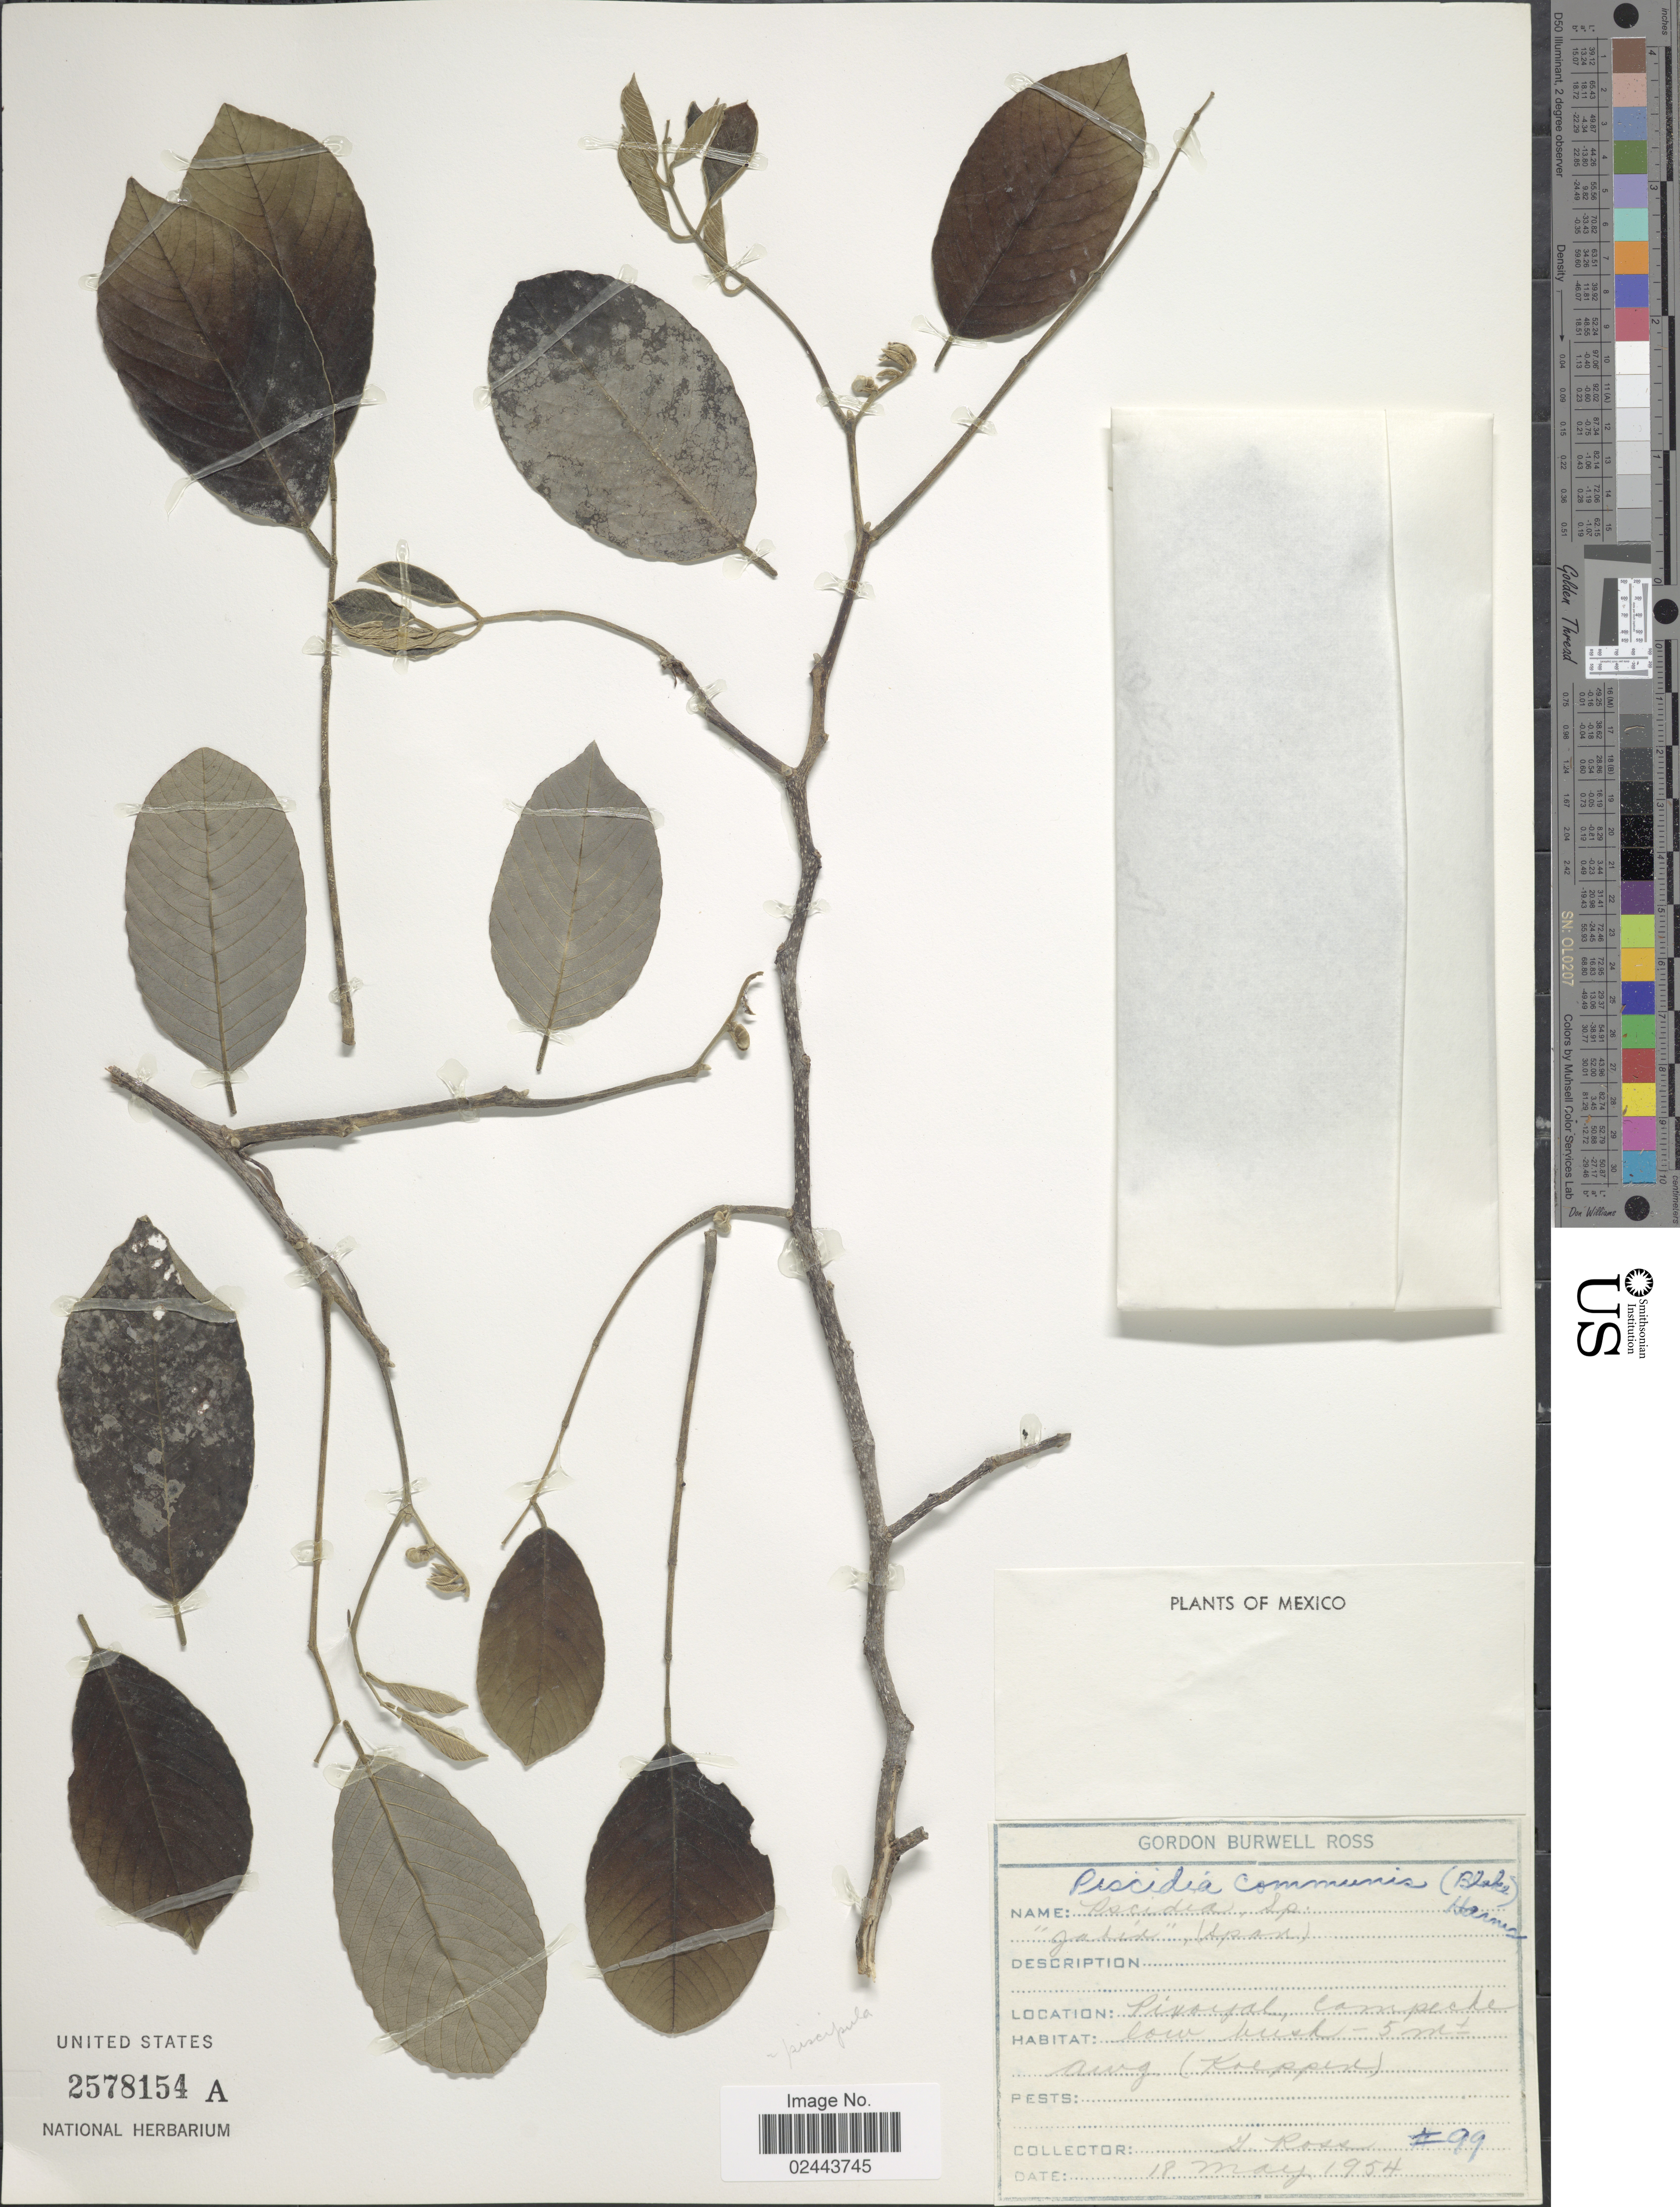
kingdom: Plantae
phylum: Tracheophyta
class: Magnoliopsida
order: Fabales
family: Fabaceae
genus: Piscidia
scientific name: Piscidia piscipula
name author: (L.) Sarg.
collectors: G. B. Ross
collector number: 99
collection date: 1954-05-18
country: Mexico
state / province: Campeche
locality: Pixoyal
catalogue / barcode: US 2578154A